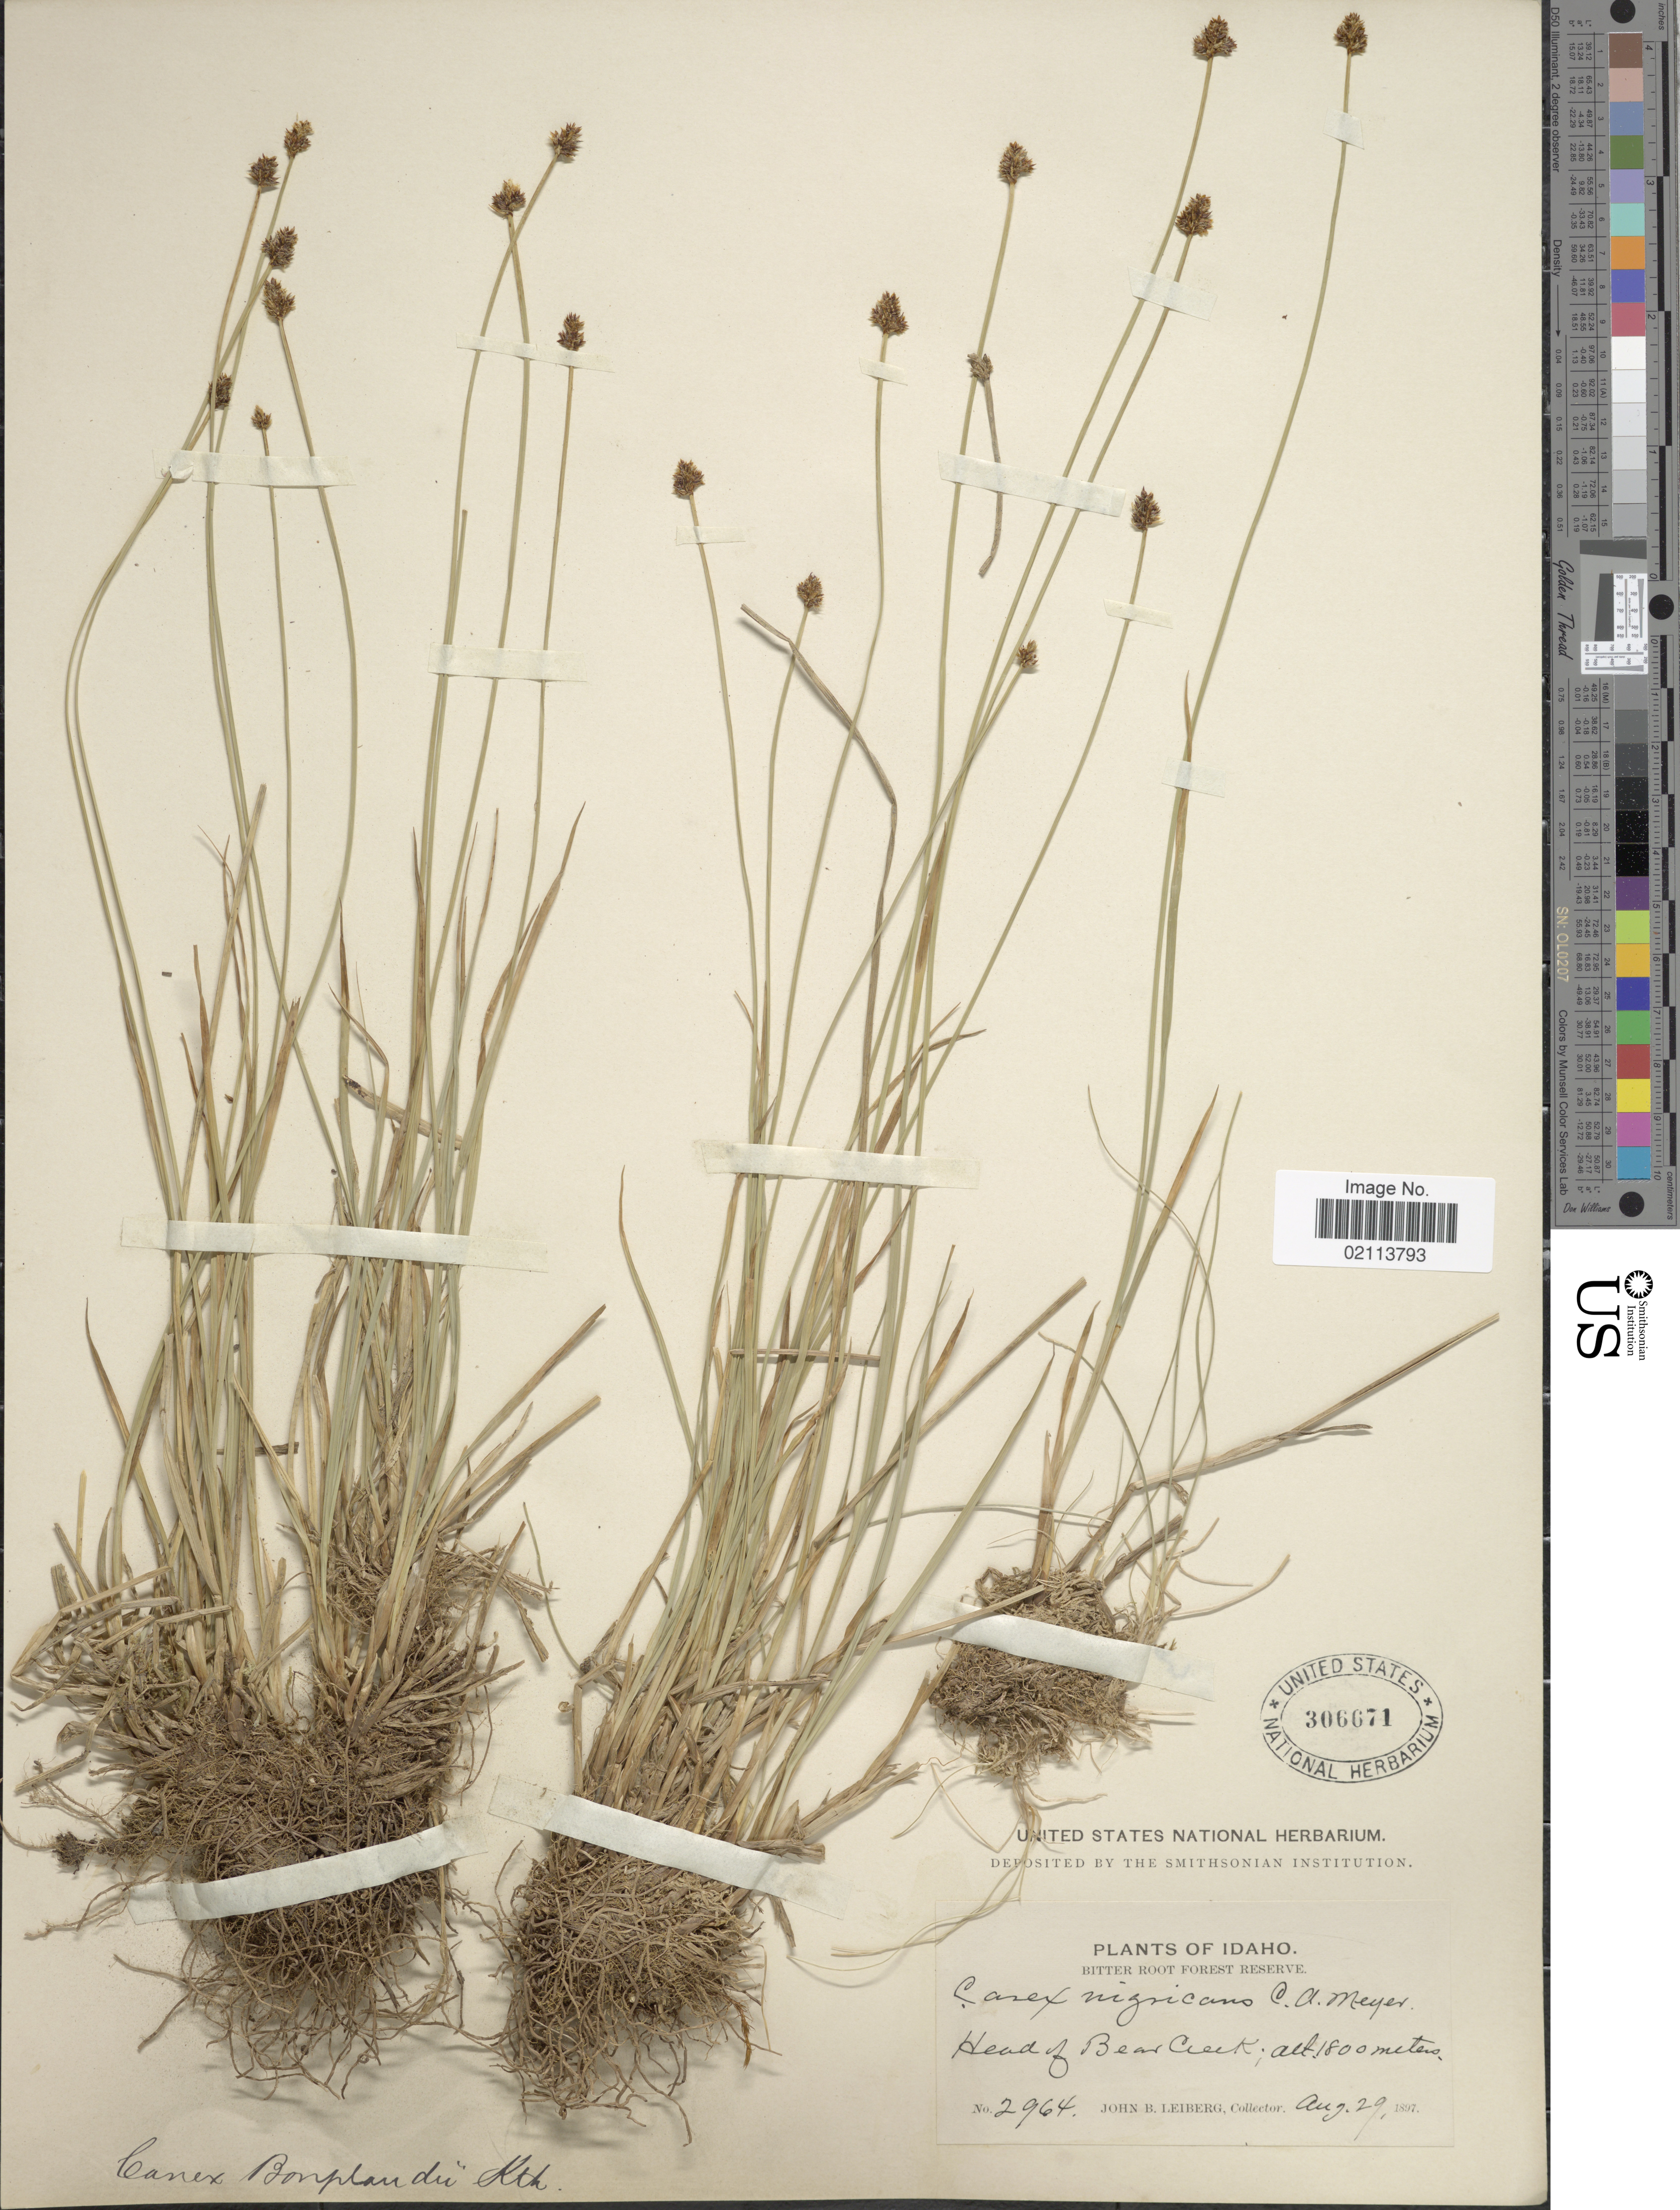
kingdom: Plantae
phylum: Tracheophyta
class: Liliopsida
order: Poales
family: Cyperaceae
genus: Carex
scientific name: Carex illota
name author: L.H. Bailey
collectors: J. B. Leiberg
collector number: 2964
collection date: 1897-08-29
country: United States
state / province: Idaho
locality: Bitter Root Forest Reserve, Head of Bear Creek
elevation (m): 1800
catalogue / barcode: US 306671